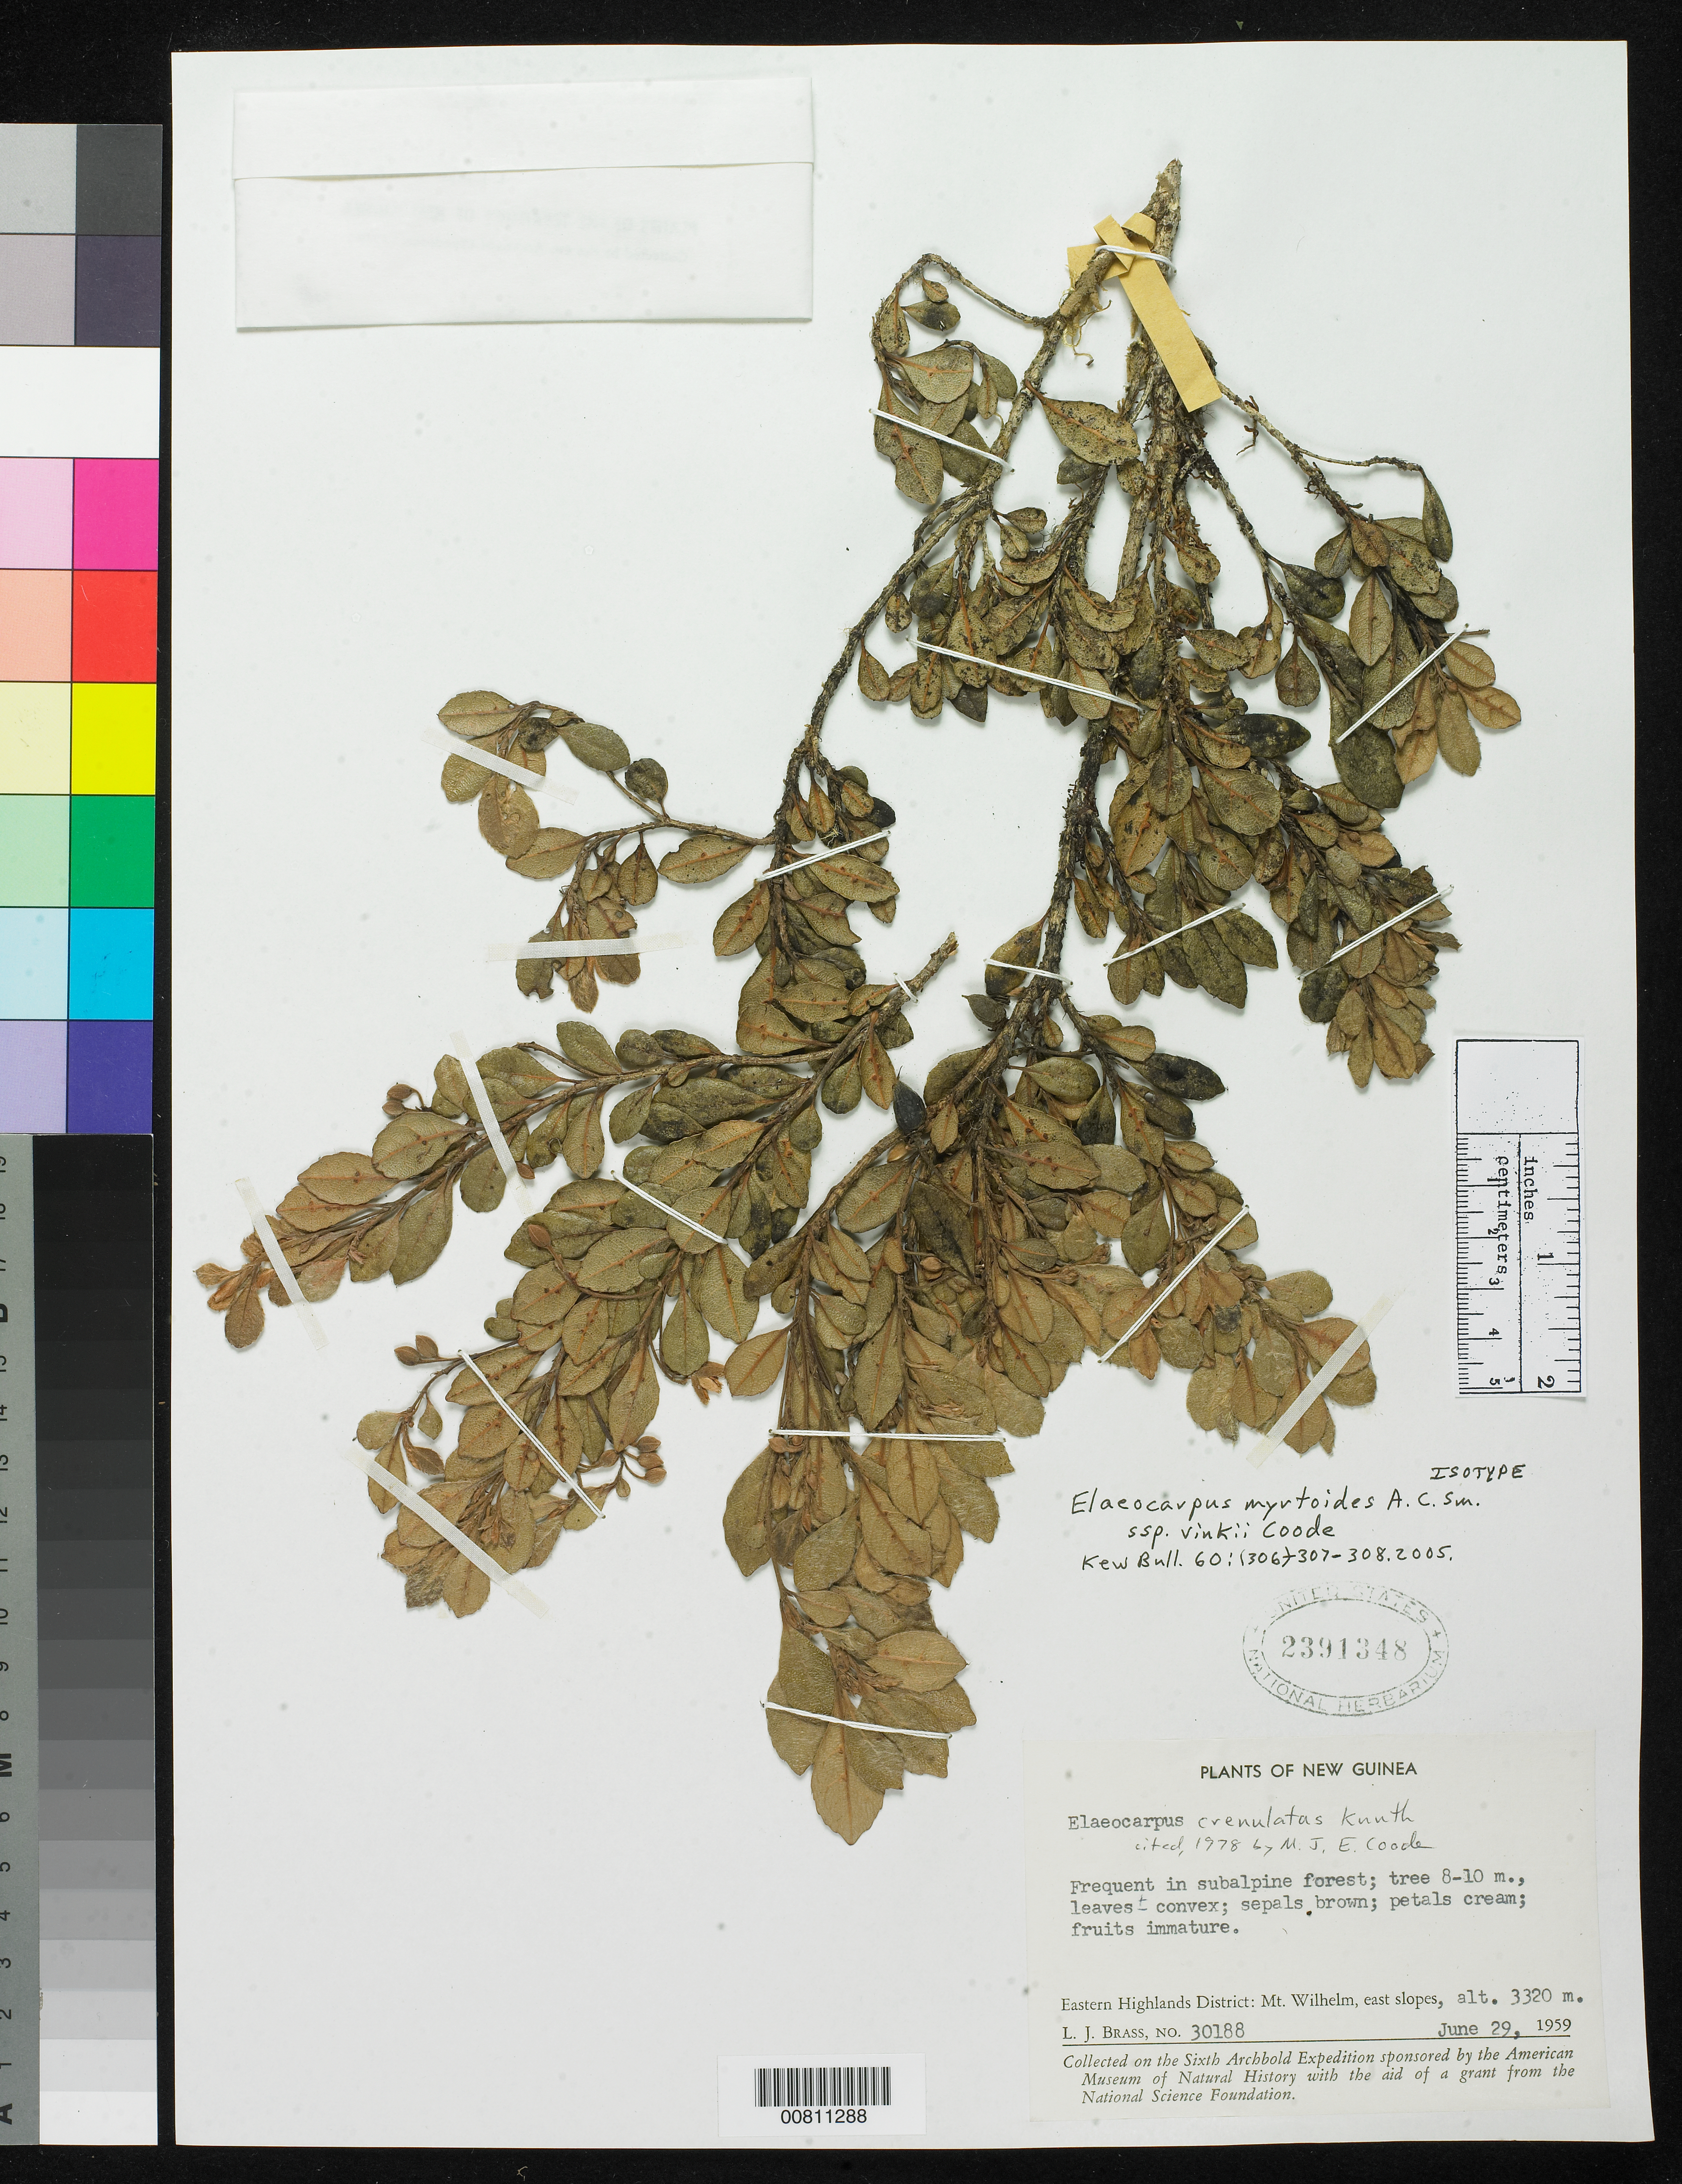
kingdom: Plantae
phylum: Tracheophyta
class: Magnoliopsida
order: Oxalidales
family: Elaeocarpaceae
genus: Elaeocarpus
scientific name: Elaeocarpus myrtoides subsp. vinkii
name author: Coode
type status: Isotype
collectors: L. J. Brass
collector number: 30188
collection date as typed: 29 Jun 1959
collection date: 1959-06-29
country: Papua New Guinea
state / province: Eastern Highlands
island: New Guinea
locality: Eastern Highlands District: Mt. Wilhelm, east slopes.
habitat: Frequent in subalpine forest.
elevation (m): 3320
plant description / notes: Holotype at K.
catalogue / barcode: US 2391348